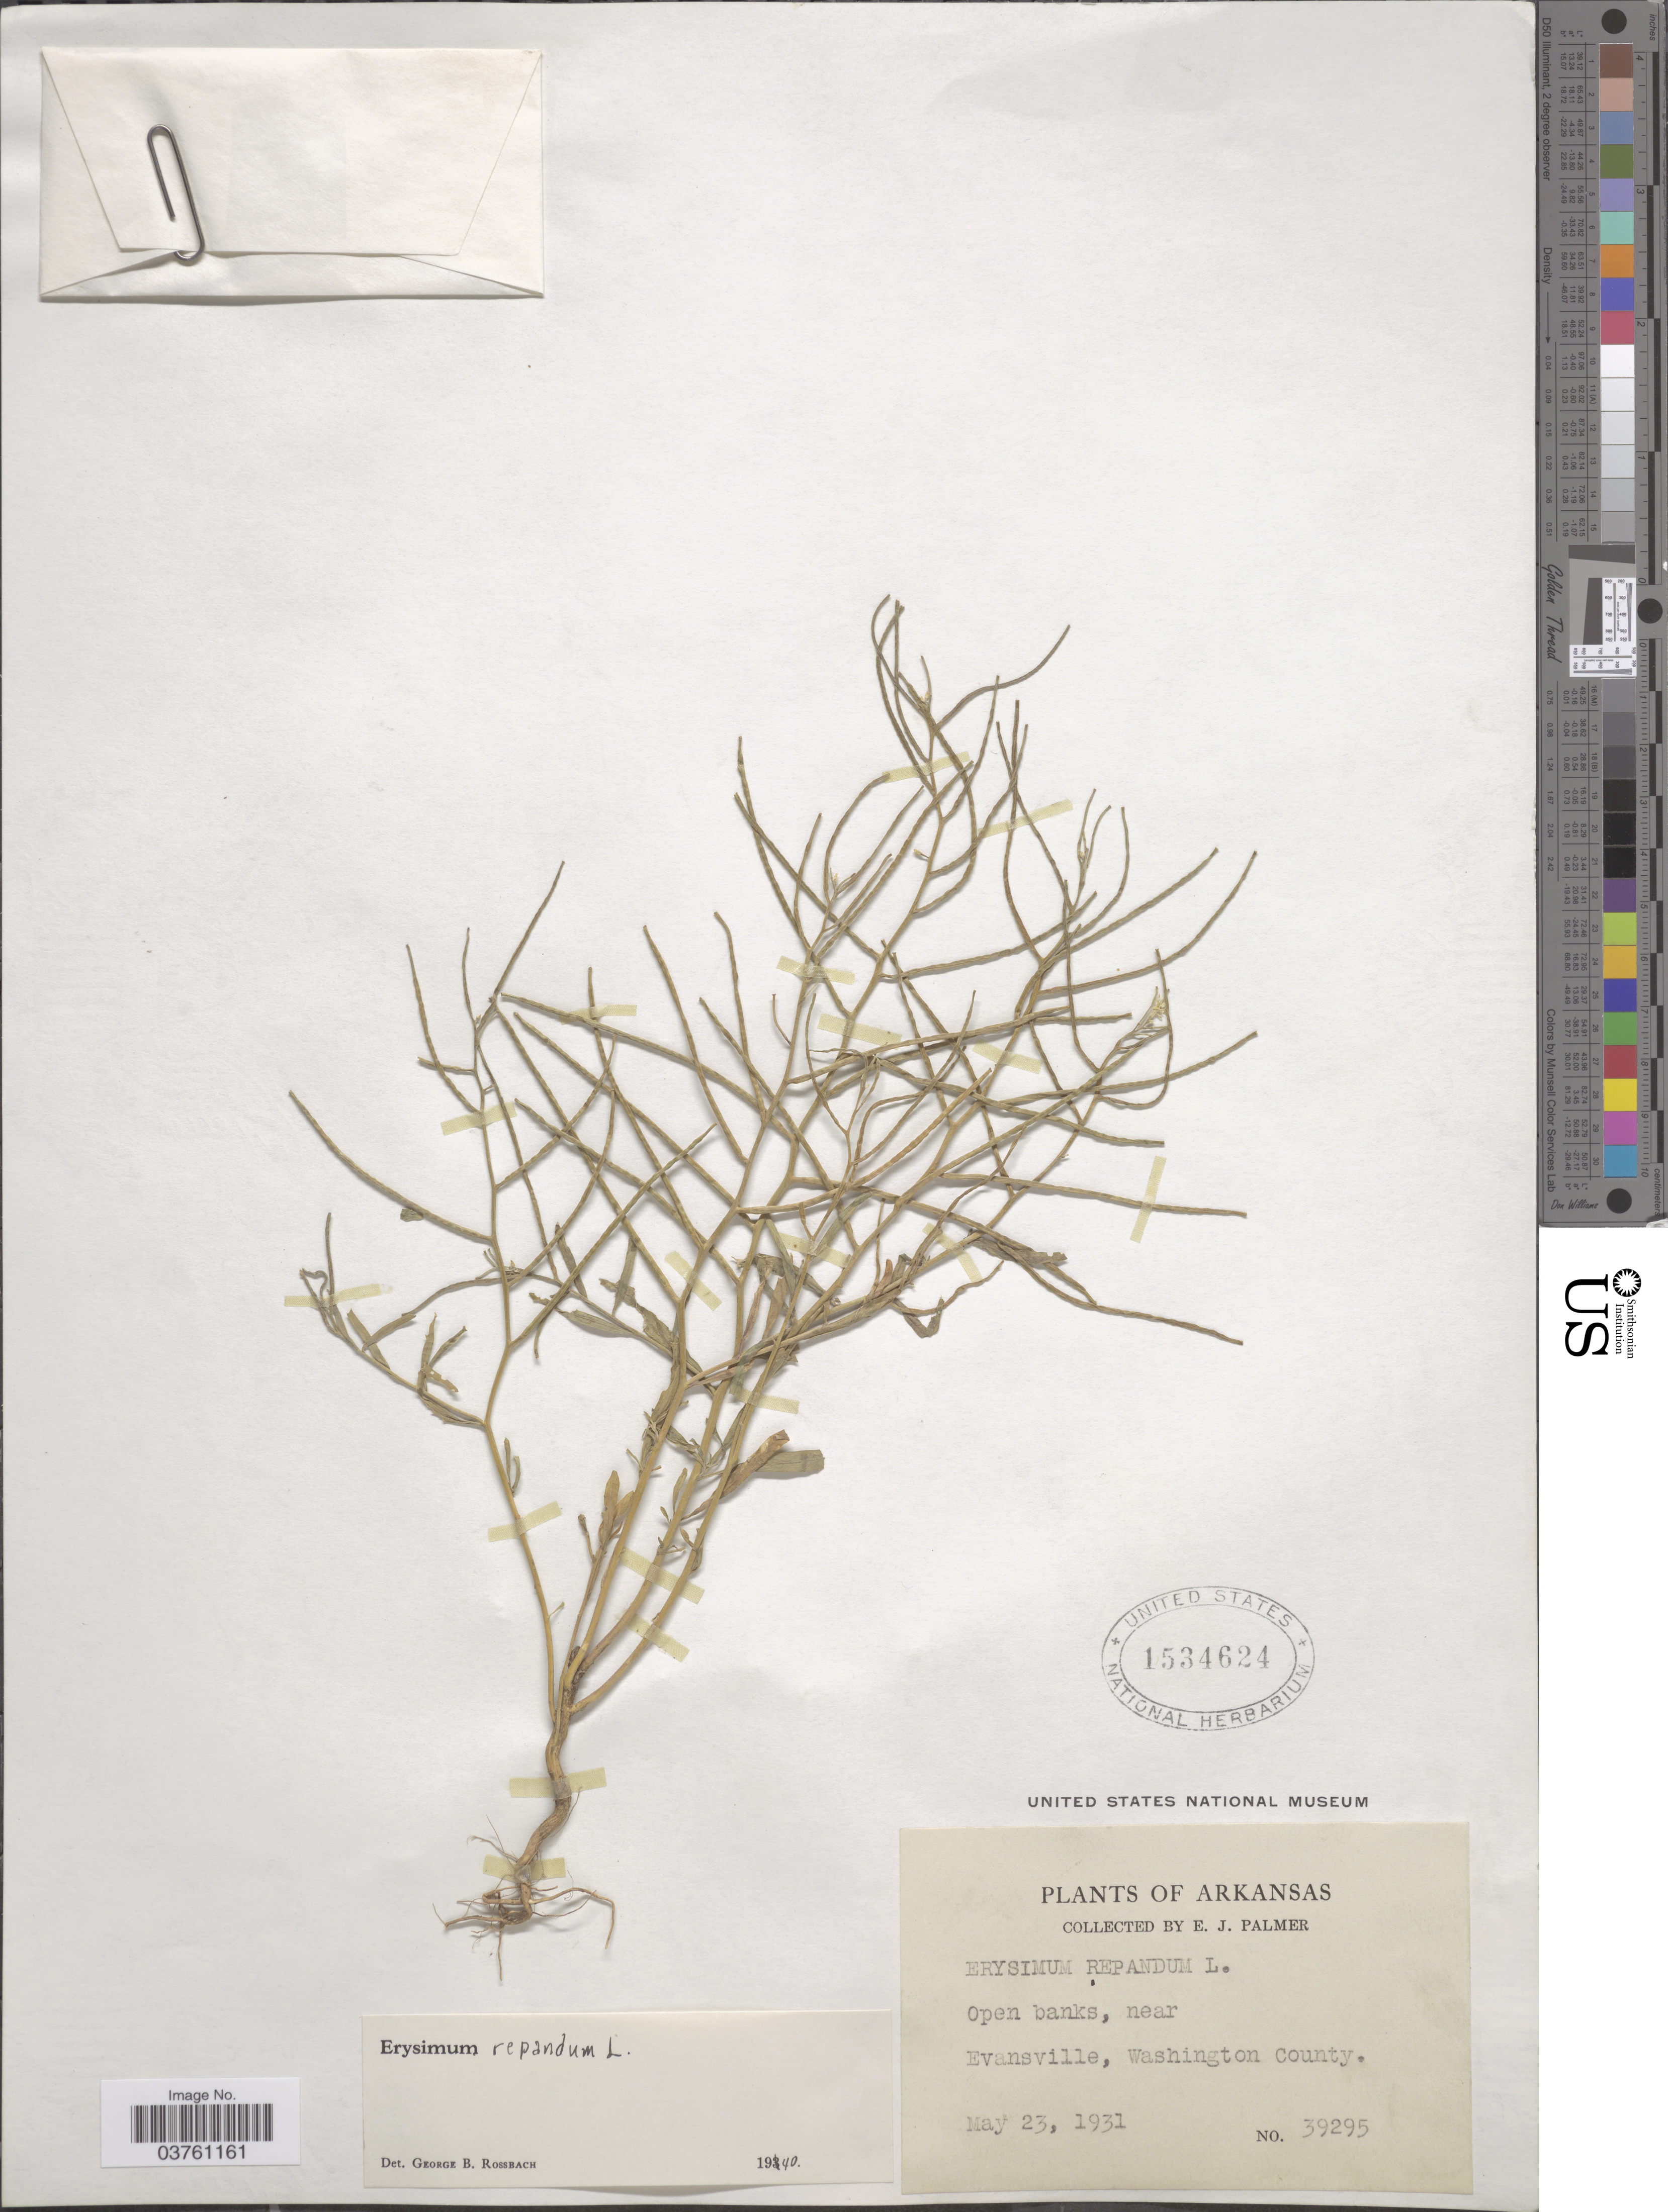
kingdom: Plantae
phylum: Tracheophyta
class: Magnoliopsida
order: Brassicales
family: Brassicaceae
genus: Erysimum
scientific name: Erysimum repandum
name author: L.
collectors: E. J. Palmer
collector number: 39295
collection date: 1931-05-23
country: United States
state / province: Arkansas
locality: Open banks, near Evansville, Washington County.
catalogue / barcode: US 1534624